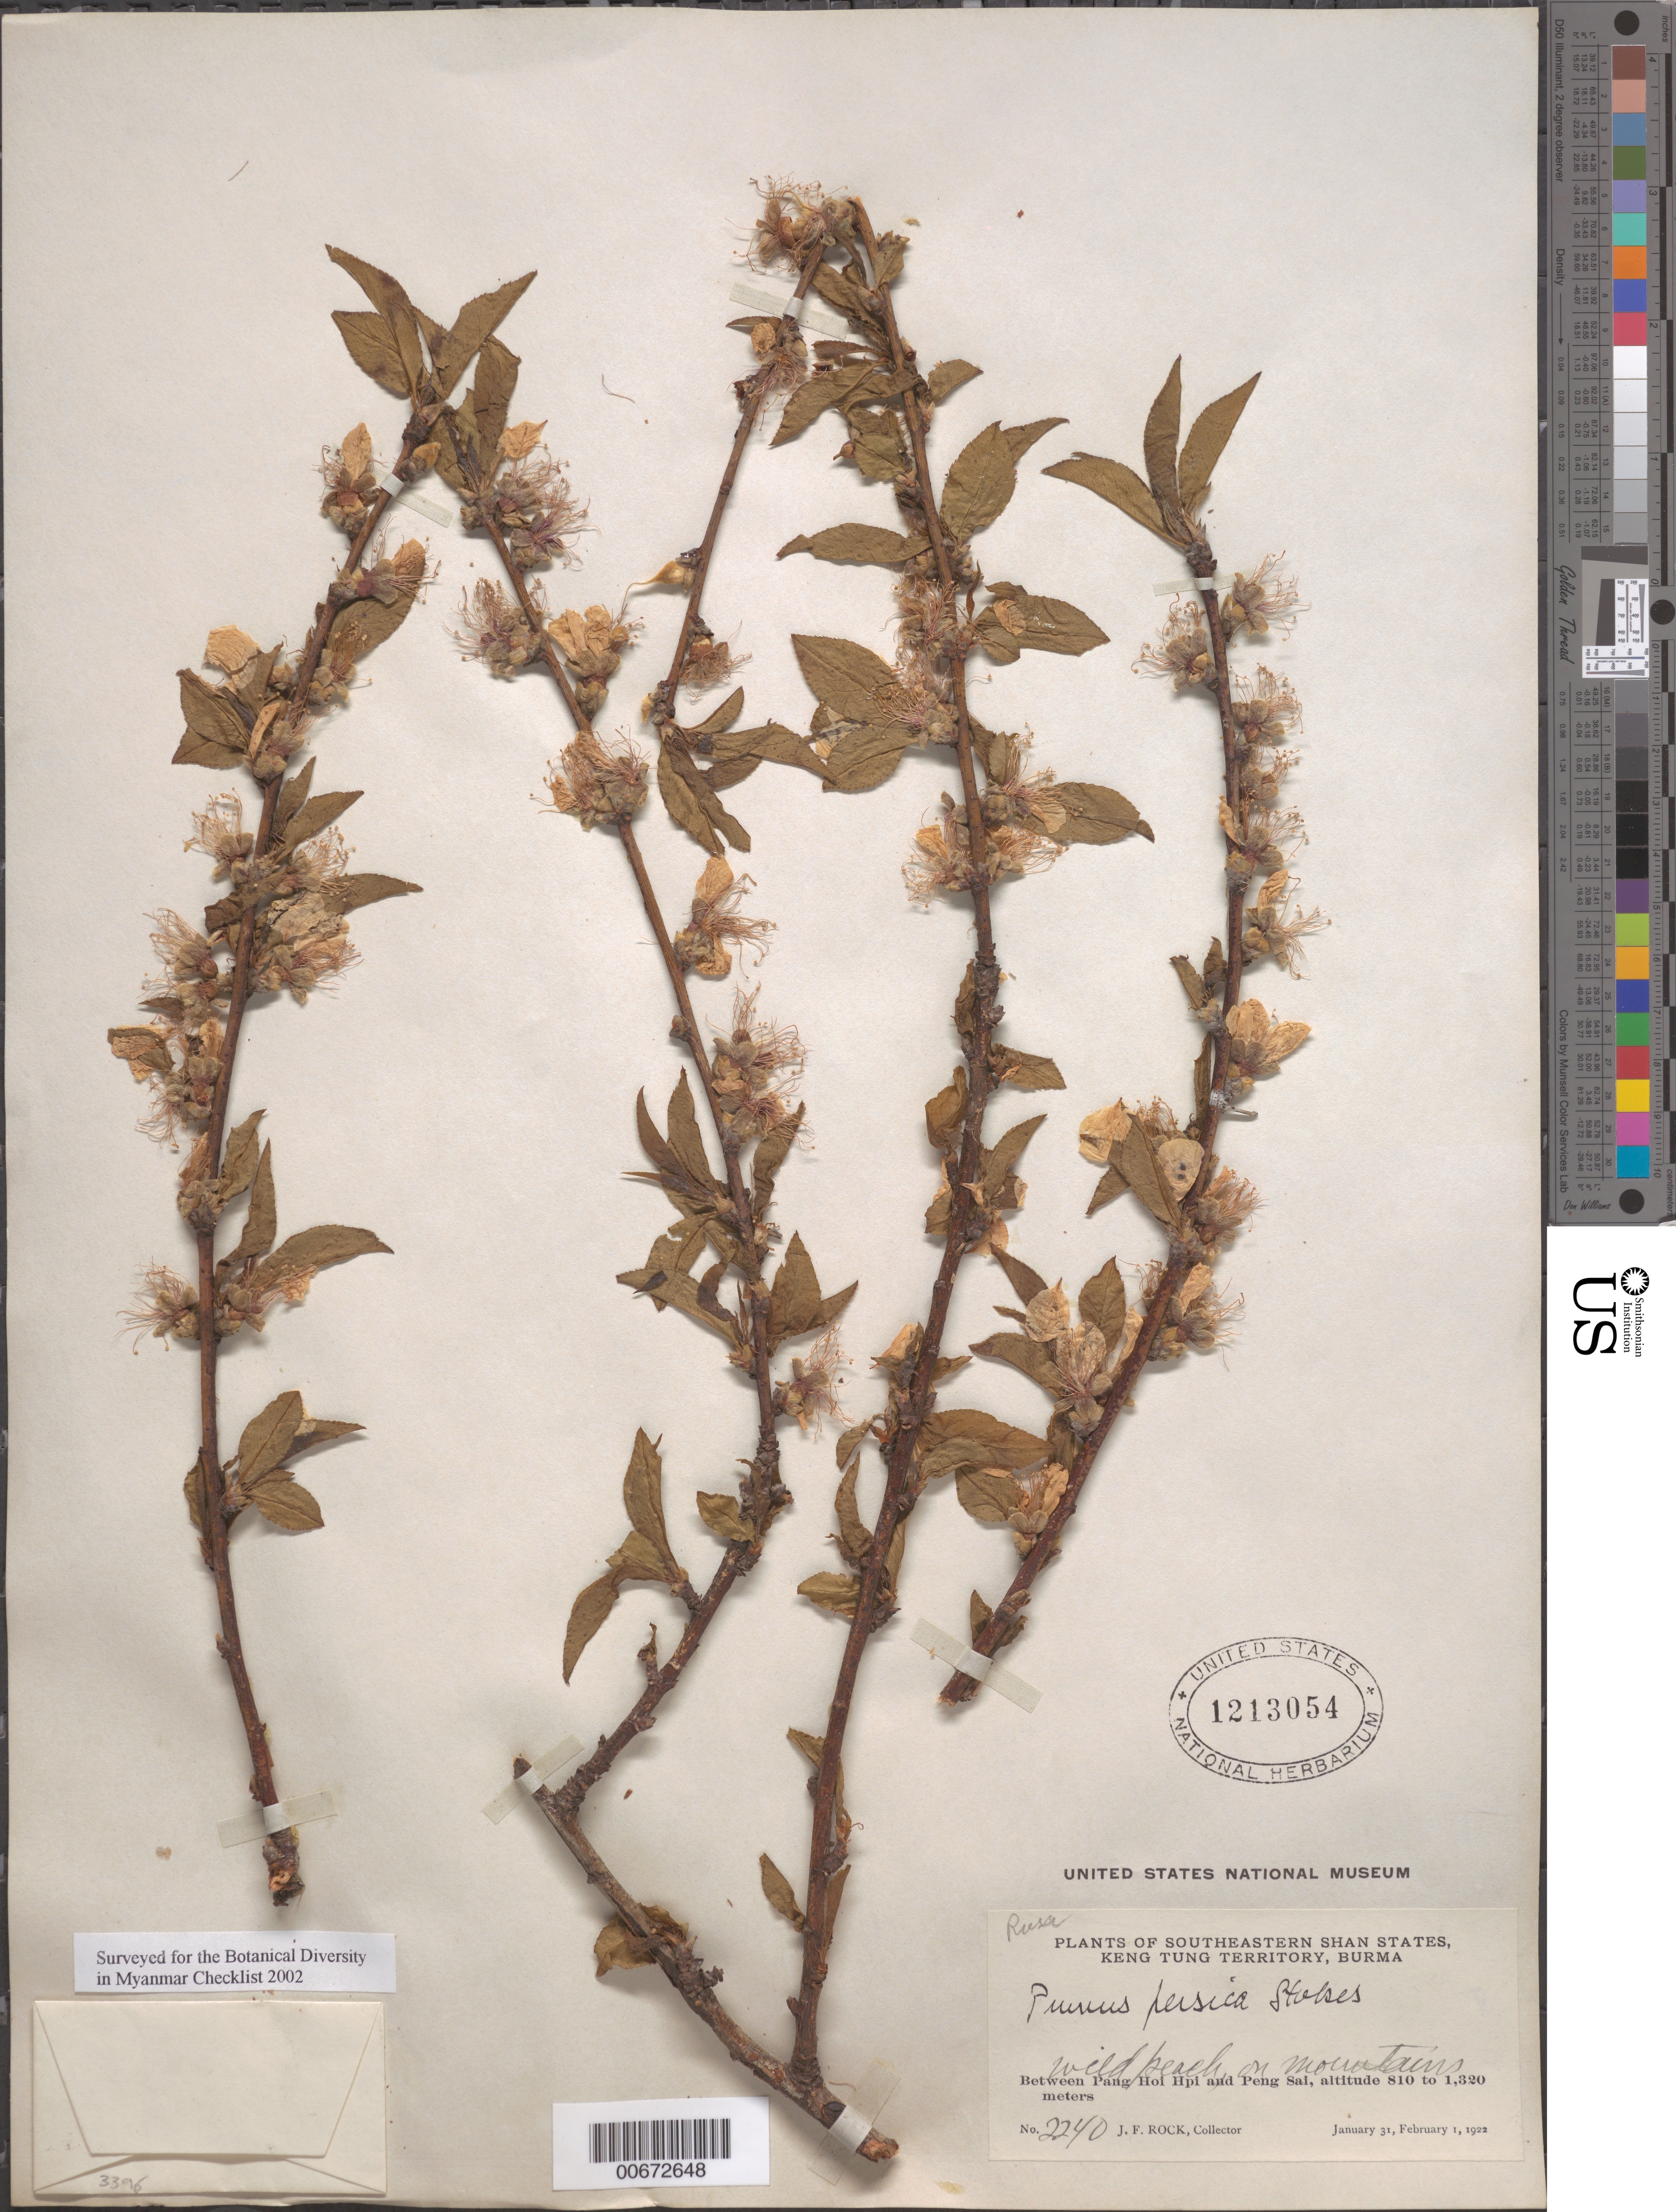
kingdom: Plantae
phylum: Tracheophyta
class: Magnoliopsida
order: Rosales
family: Rosaceae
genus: Prunus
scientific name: Prunus persica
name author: (L.) Batsch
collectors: J. F. Rock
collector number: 2240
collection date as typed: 31 Jan 1922 to 01 Feb 1922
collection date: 1922-01-31/1922-02-01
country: Myanmar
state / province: Shan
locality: Keng Tung Territory, between Pang Hoi Hpi and Peng Sai.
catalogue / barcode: US 1213054